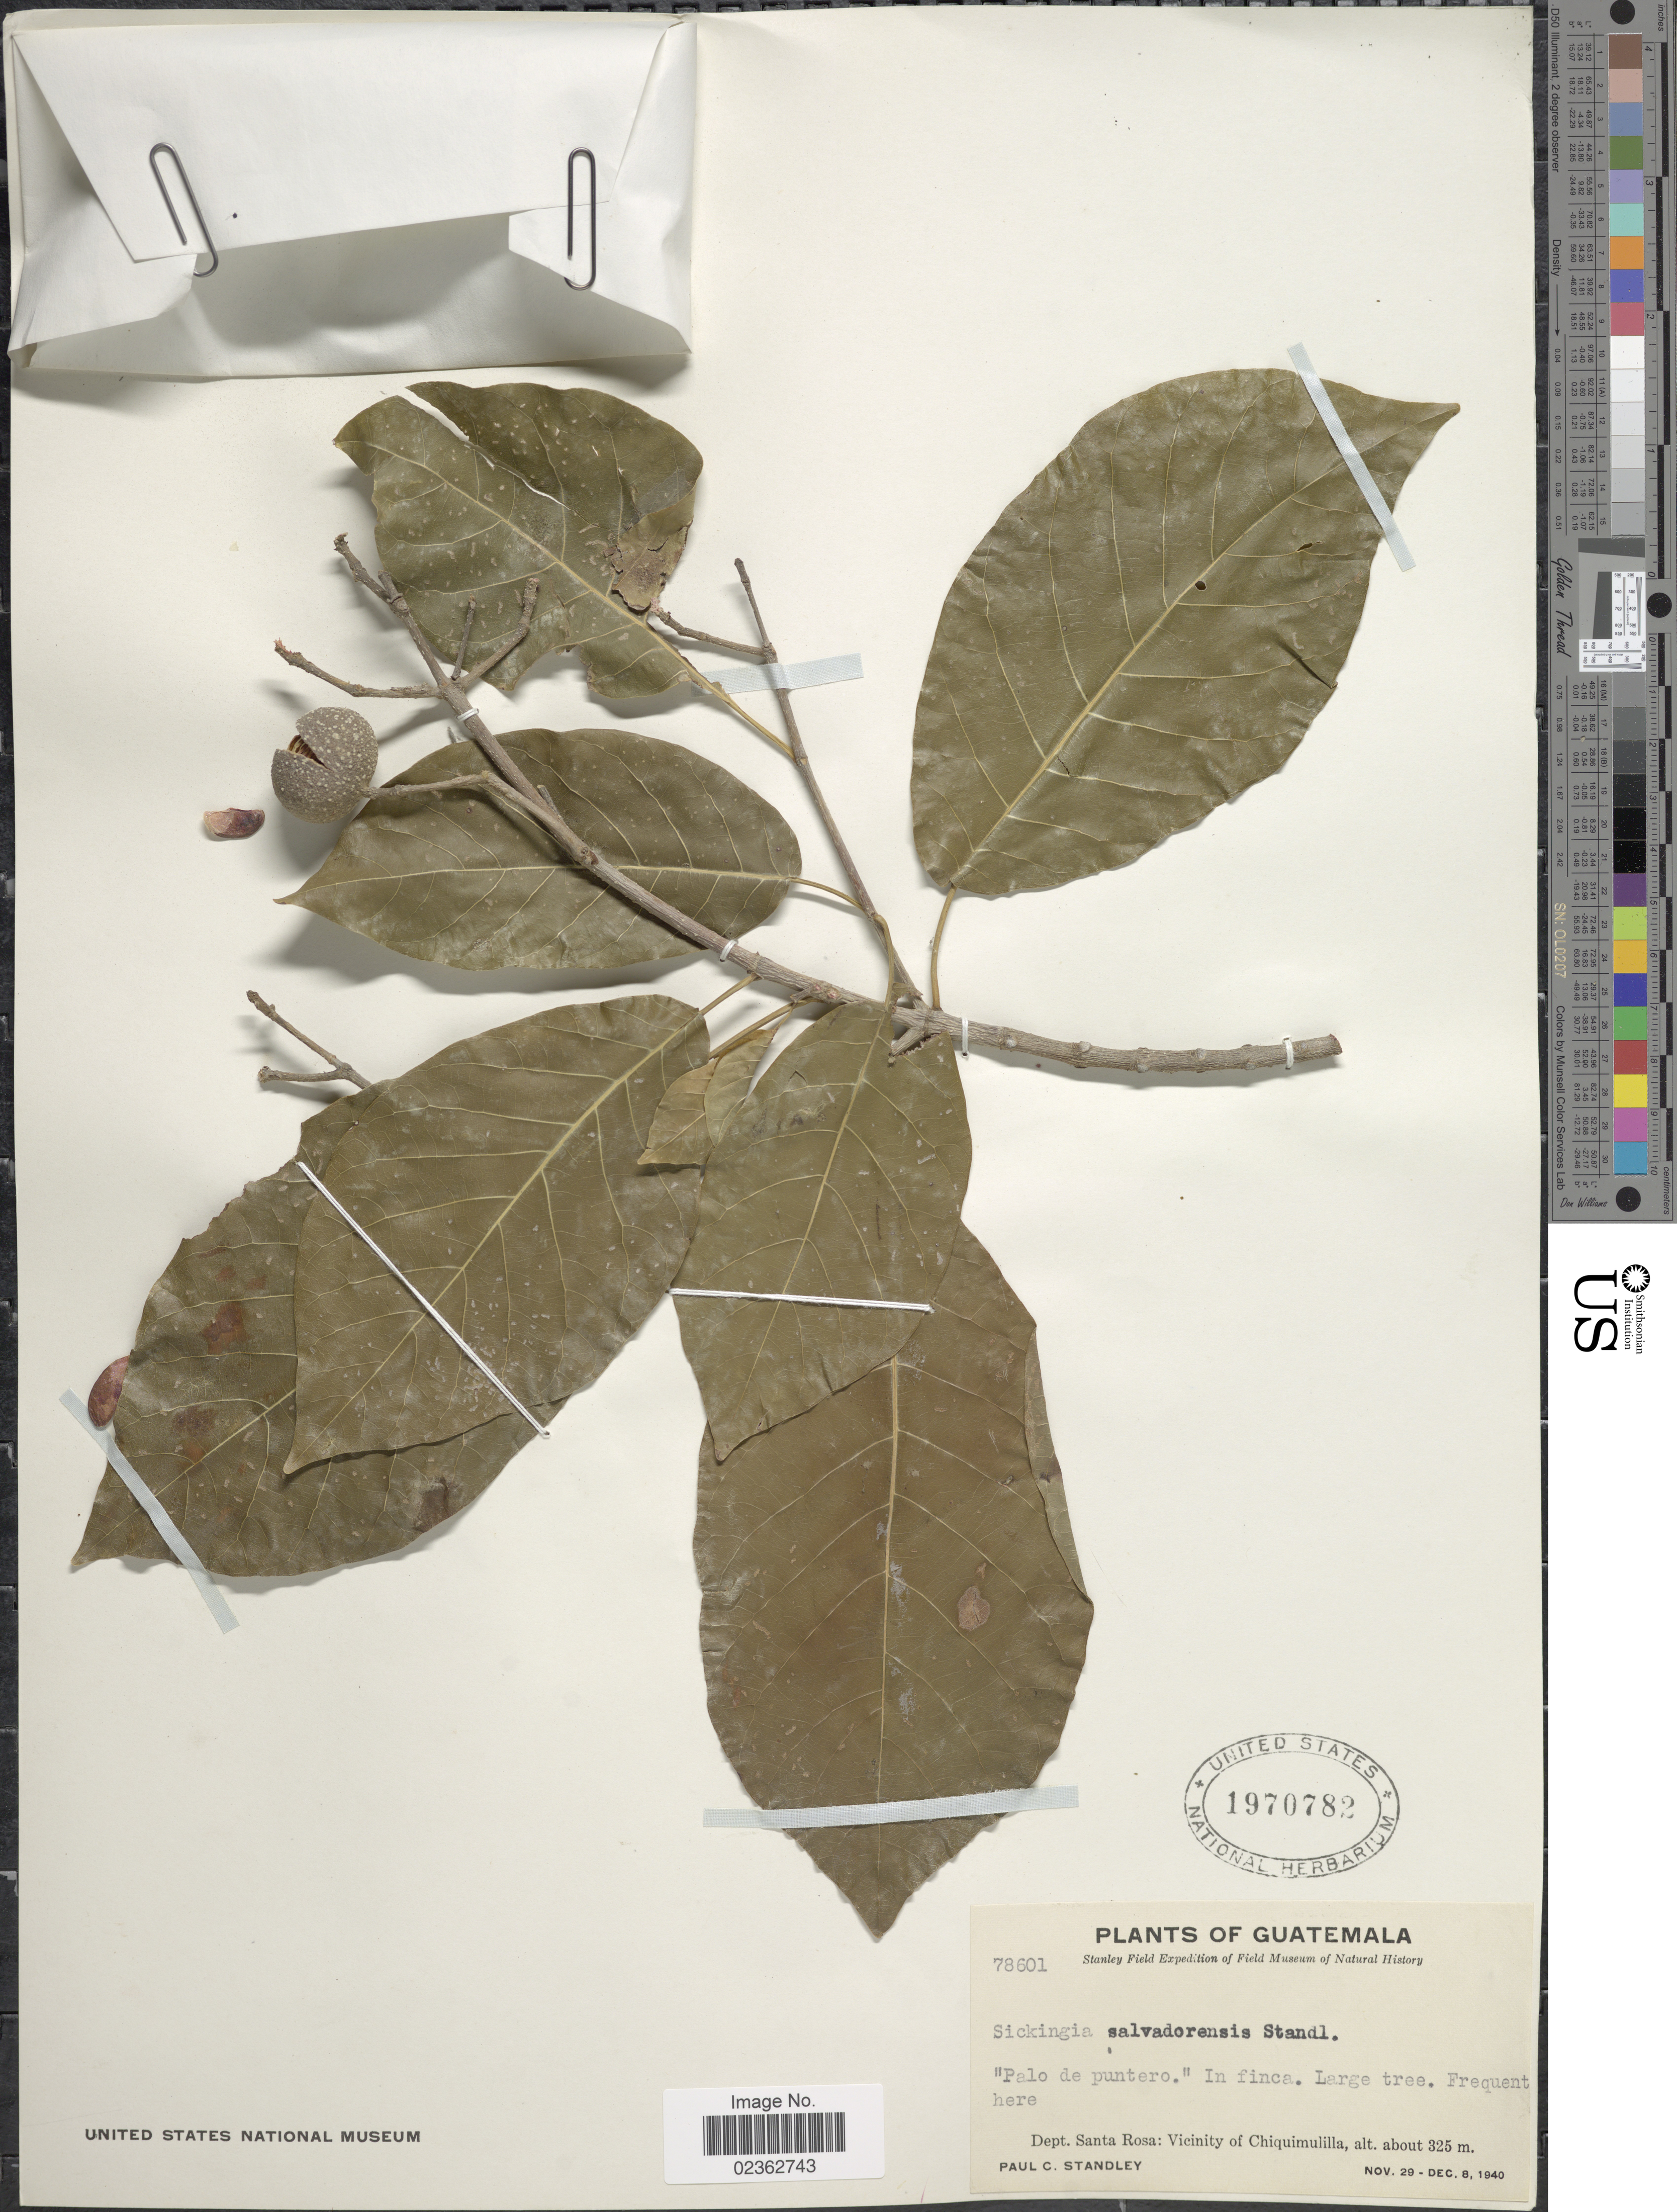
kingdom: Plantae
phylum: Tracheophyta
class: Magnoliopsida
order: Gentianales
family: Rubiaceae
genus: Simira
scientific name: Simira salvadorensis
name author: Standl.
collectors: P. C. Standley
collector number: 78601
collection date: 1940-11-29/1940-12-08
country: Guatemala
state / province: Santa Rosa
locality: Vicinity of Chiquimulila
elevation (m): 325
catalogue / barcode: US 1970782